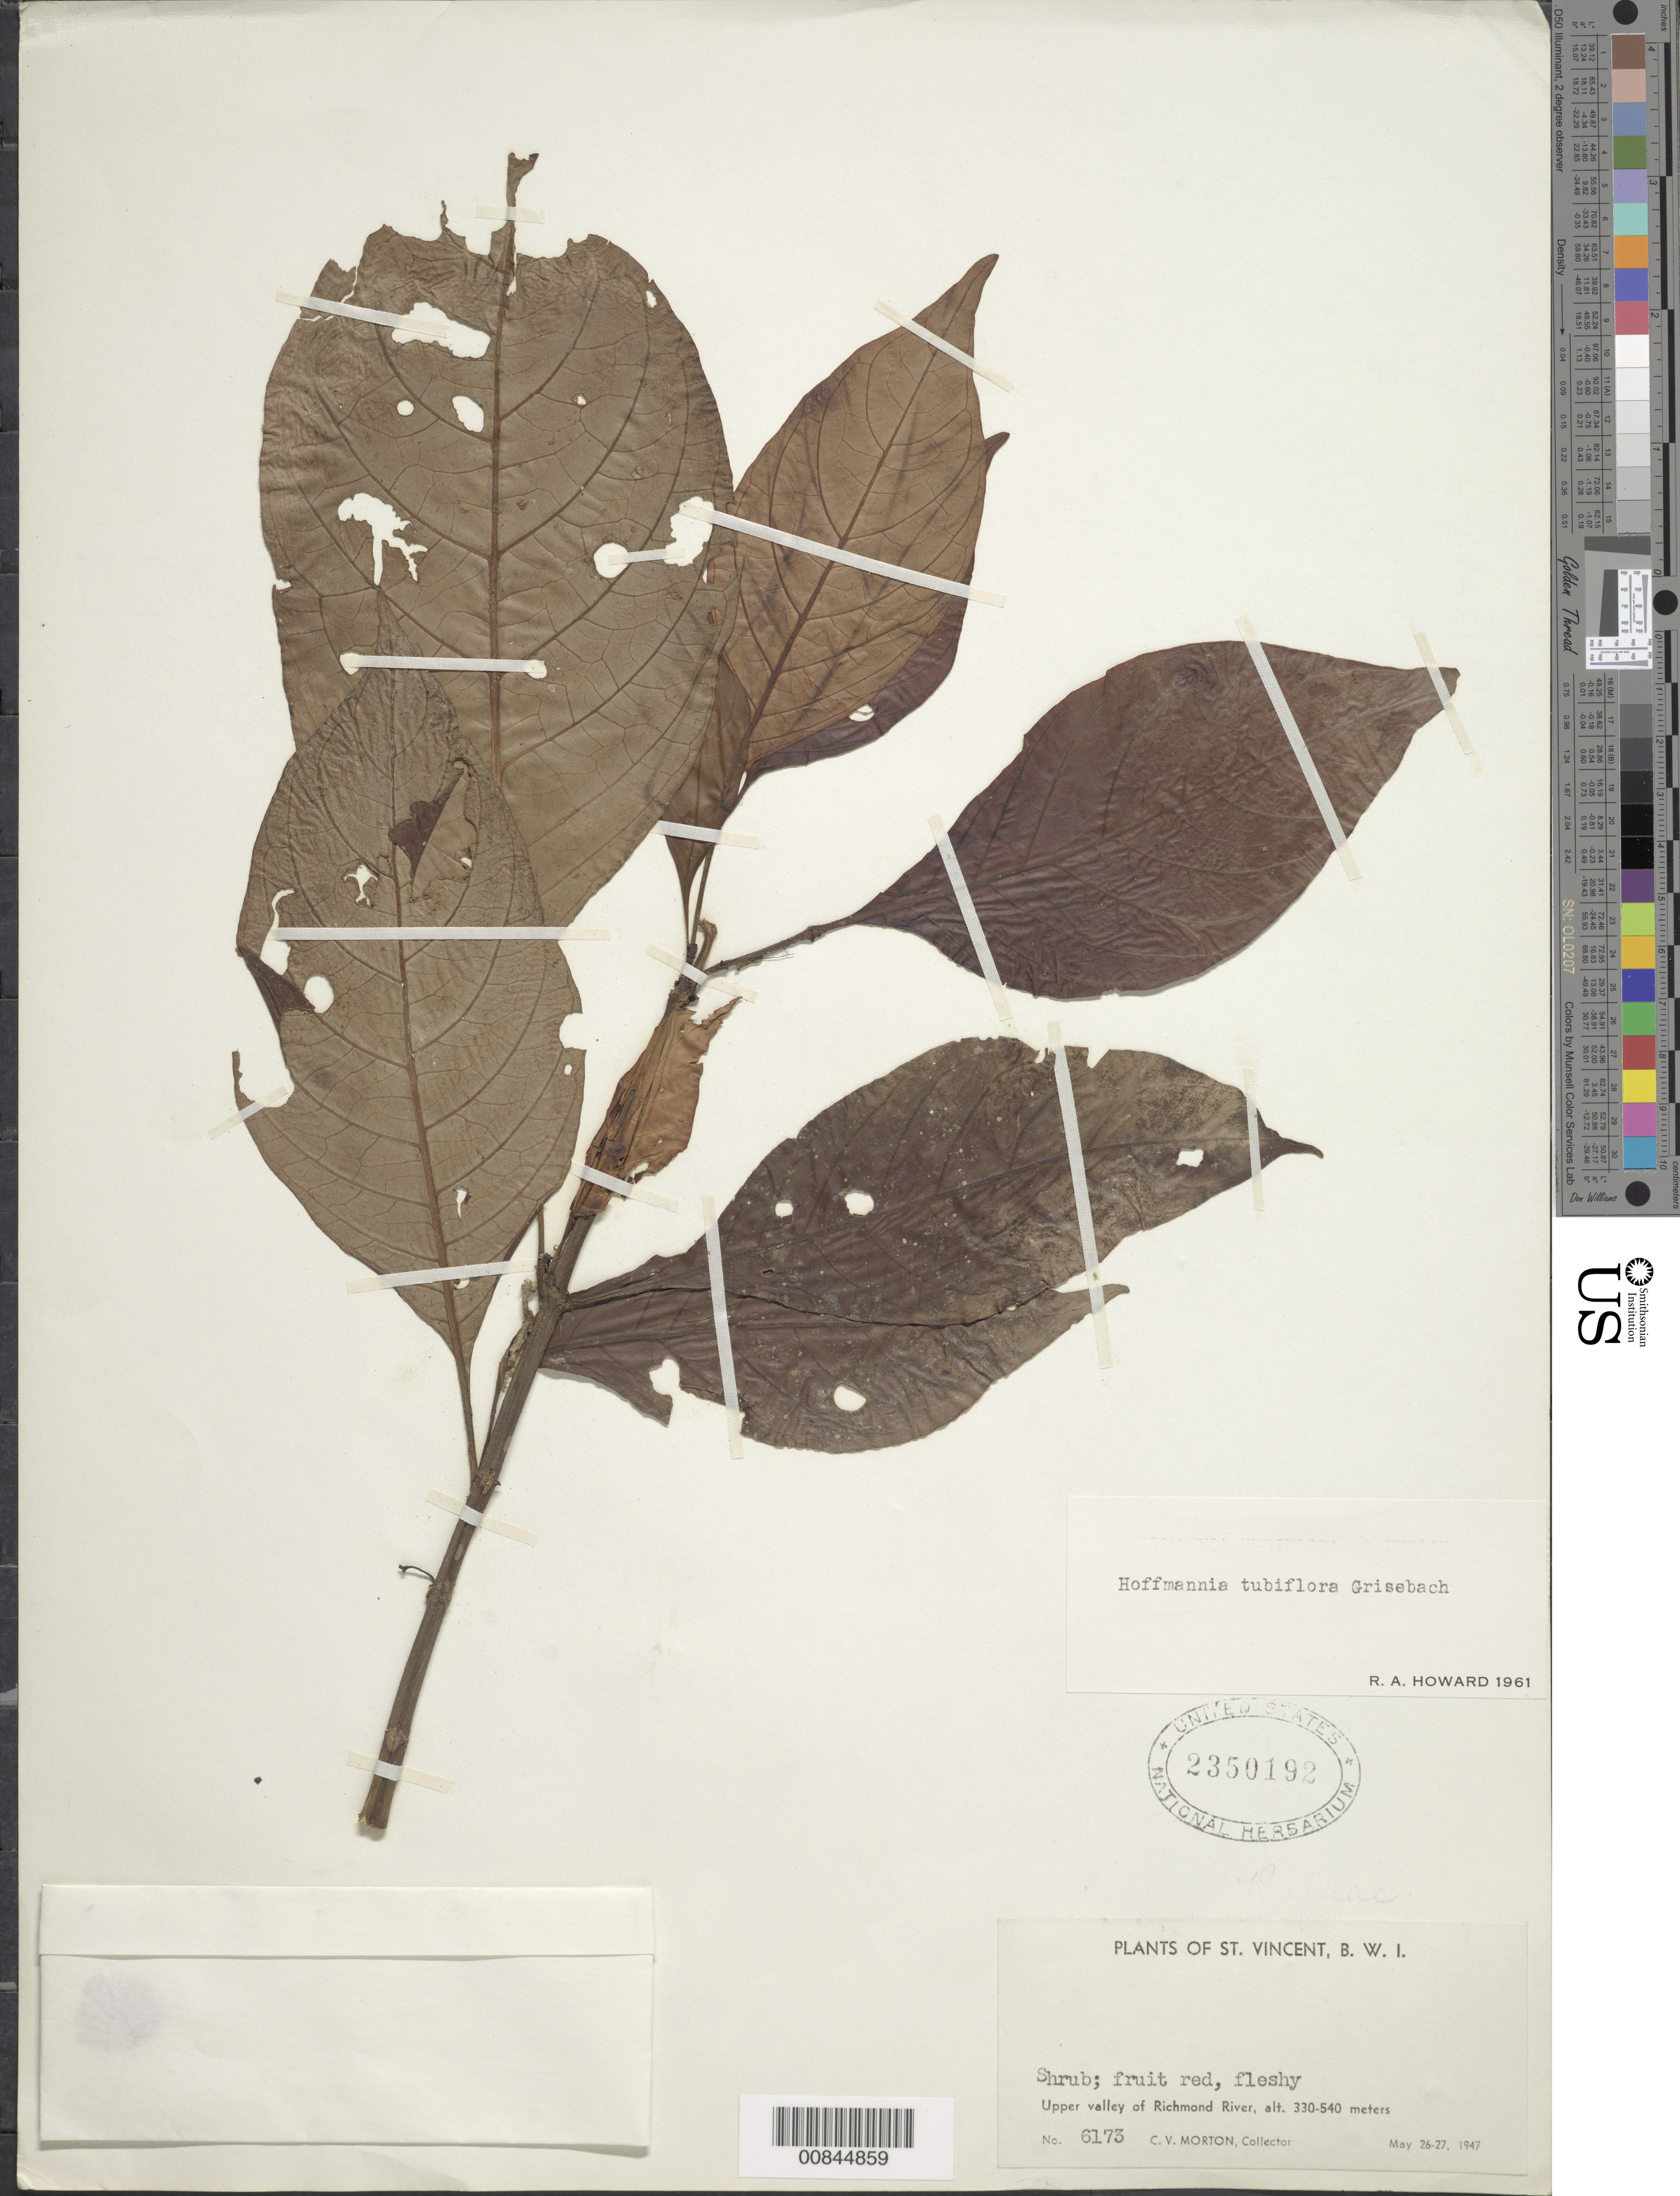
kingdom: Plantae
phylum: Tracheophyta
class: Magnoliopsida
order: Gentianales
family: Rubiaceae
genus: Hoffmannia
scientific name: Hoffmannia tubiflora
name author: Griseb.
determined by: Howard, R. A.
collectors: C. V. Morton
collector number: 6173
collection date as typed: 26 May 1947 to 27 May 1947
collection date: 1947-05-26/1947-05-27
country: St. Vincent - Grenadines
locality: Upper valley of Richmond River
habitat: River valley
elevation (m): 330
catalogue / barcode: US 2350192